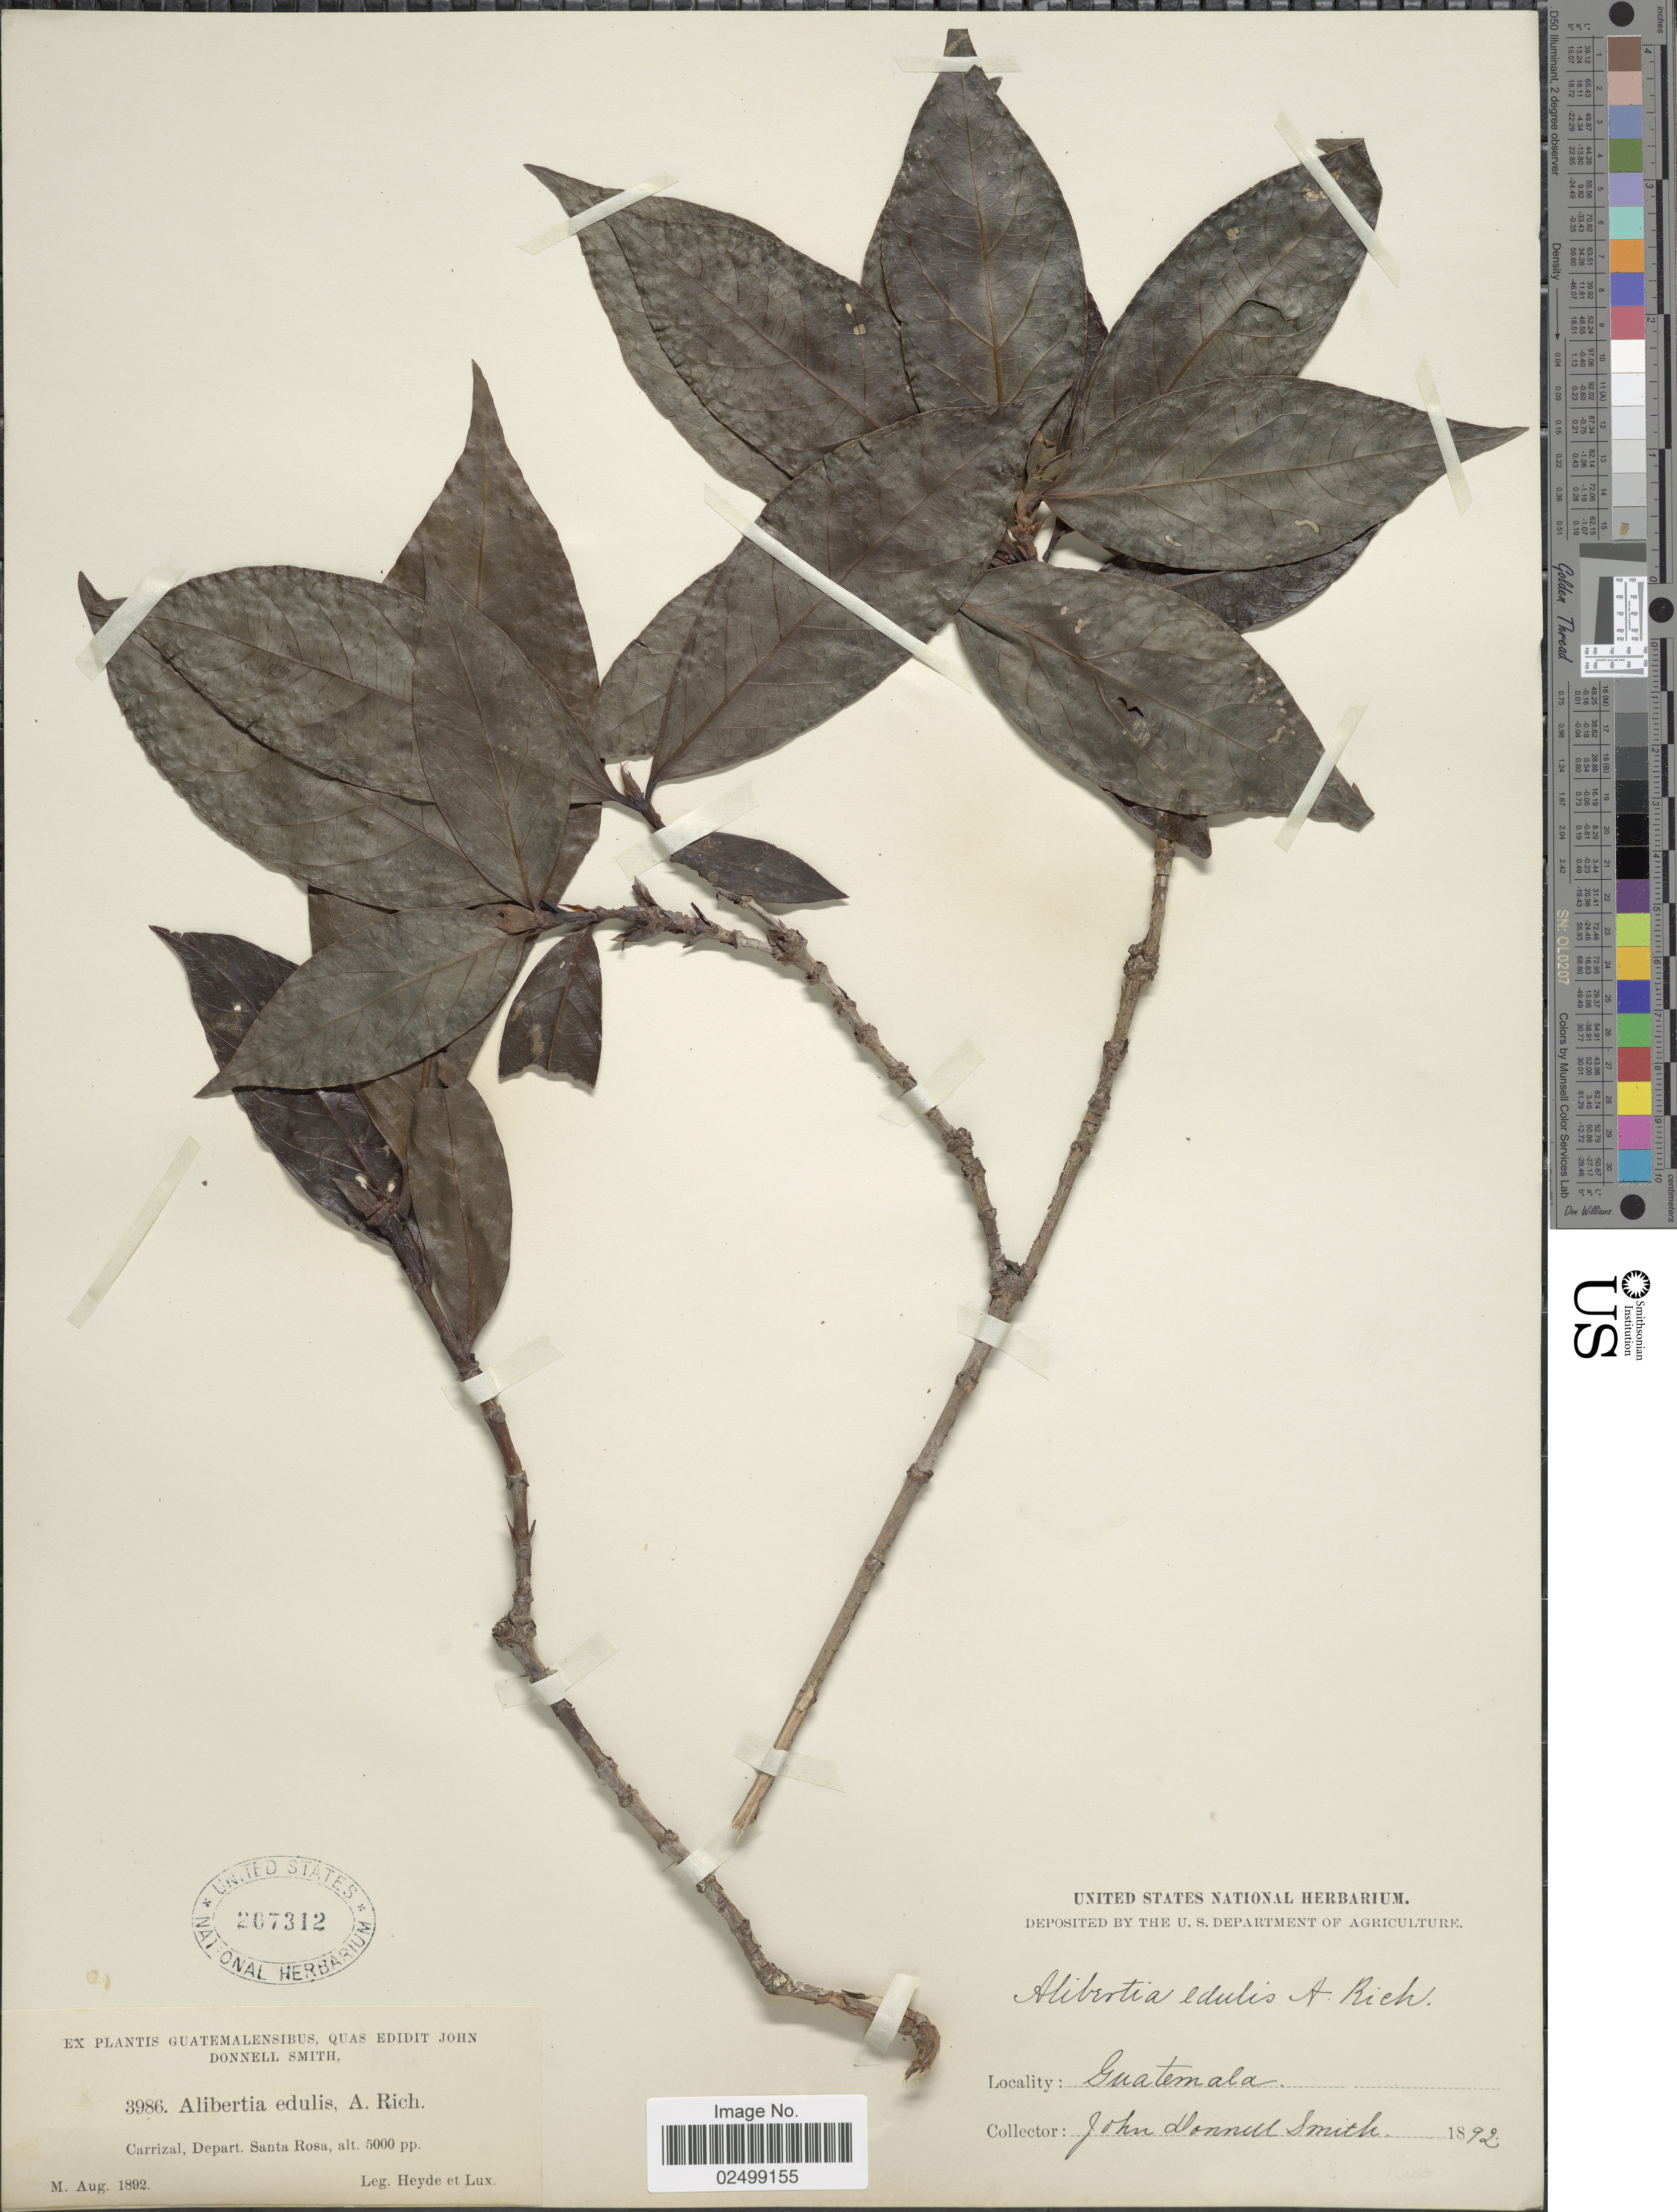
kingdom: Plantae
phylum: Tracheophyta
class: Magnoliopsida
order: Gentianales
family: Rubiaceae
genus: Alibertia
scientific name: Alibertia edulis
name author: (Rich.) A. Rich. ex DC.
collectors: Heyde & Lux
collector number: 3986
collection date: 1892-08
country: Guatemala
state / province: Santa Rosa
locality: Carrizal, Depart. Santa Rosa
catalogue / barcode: US 207312